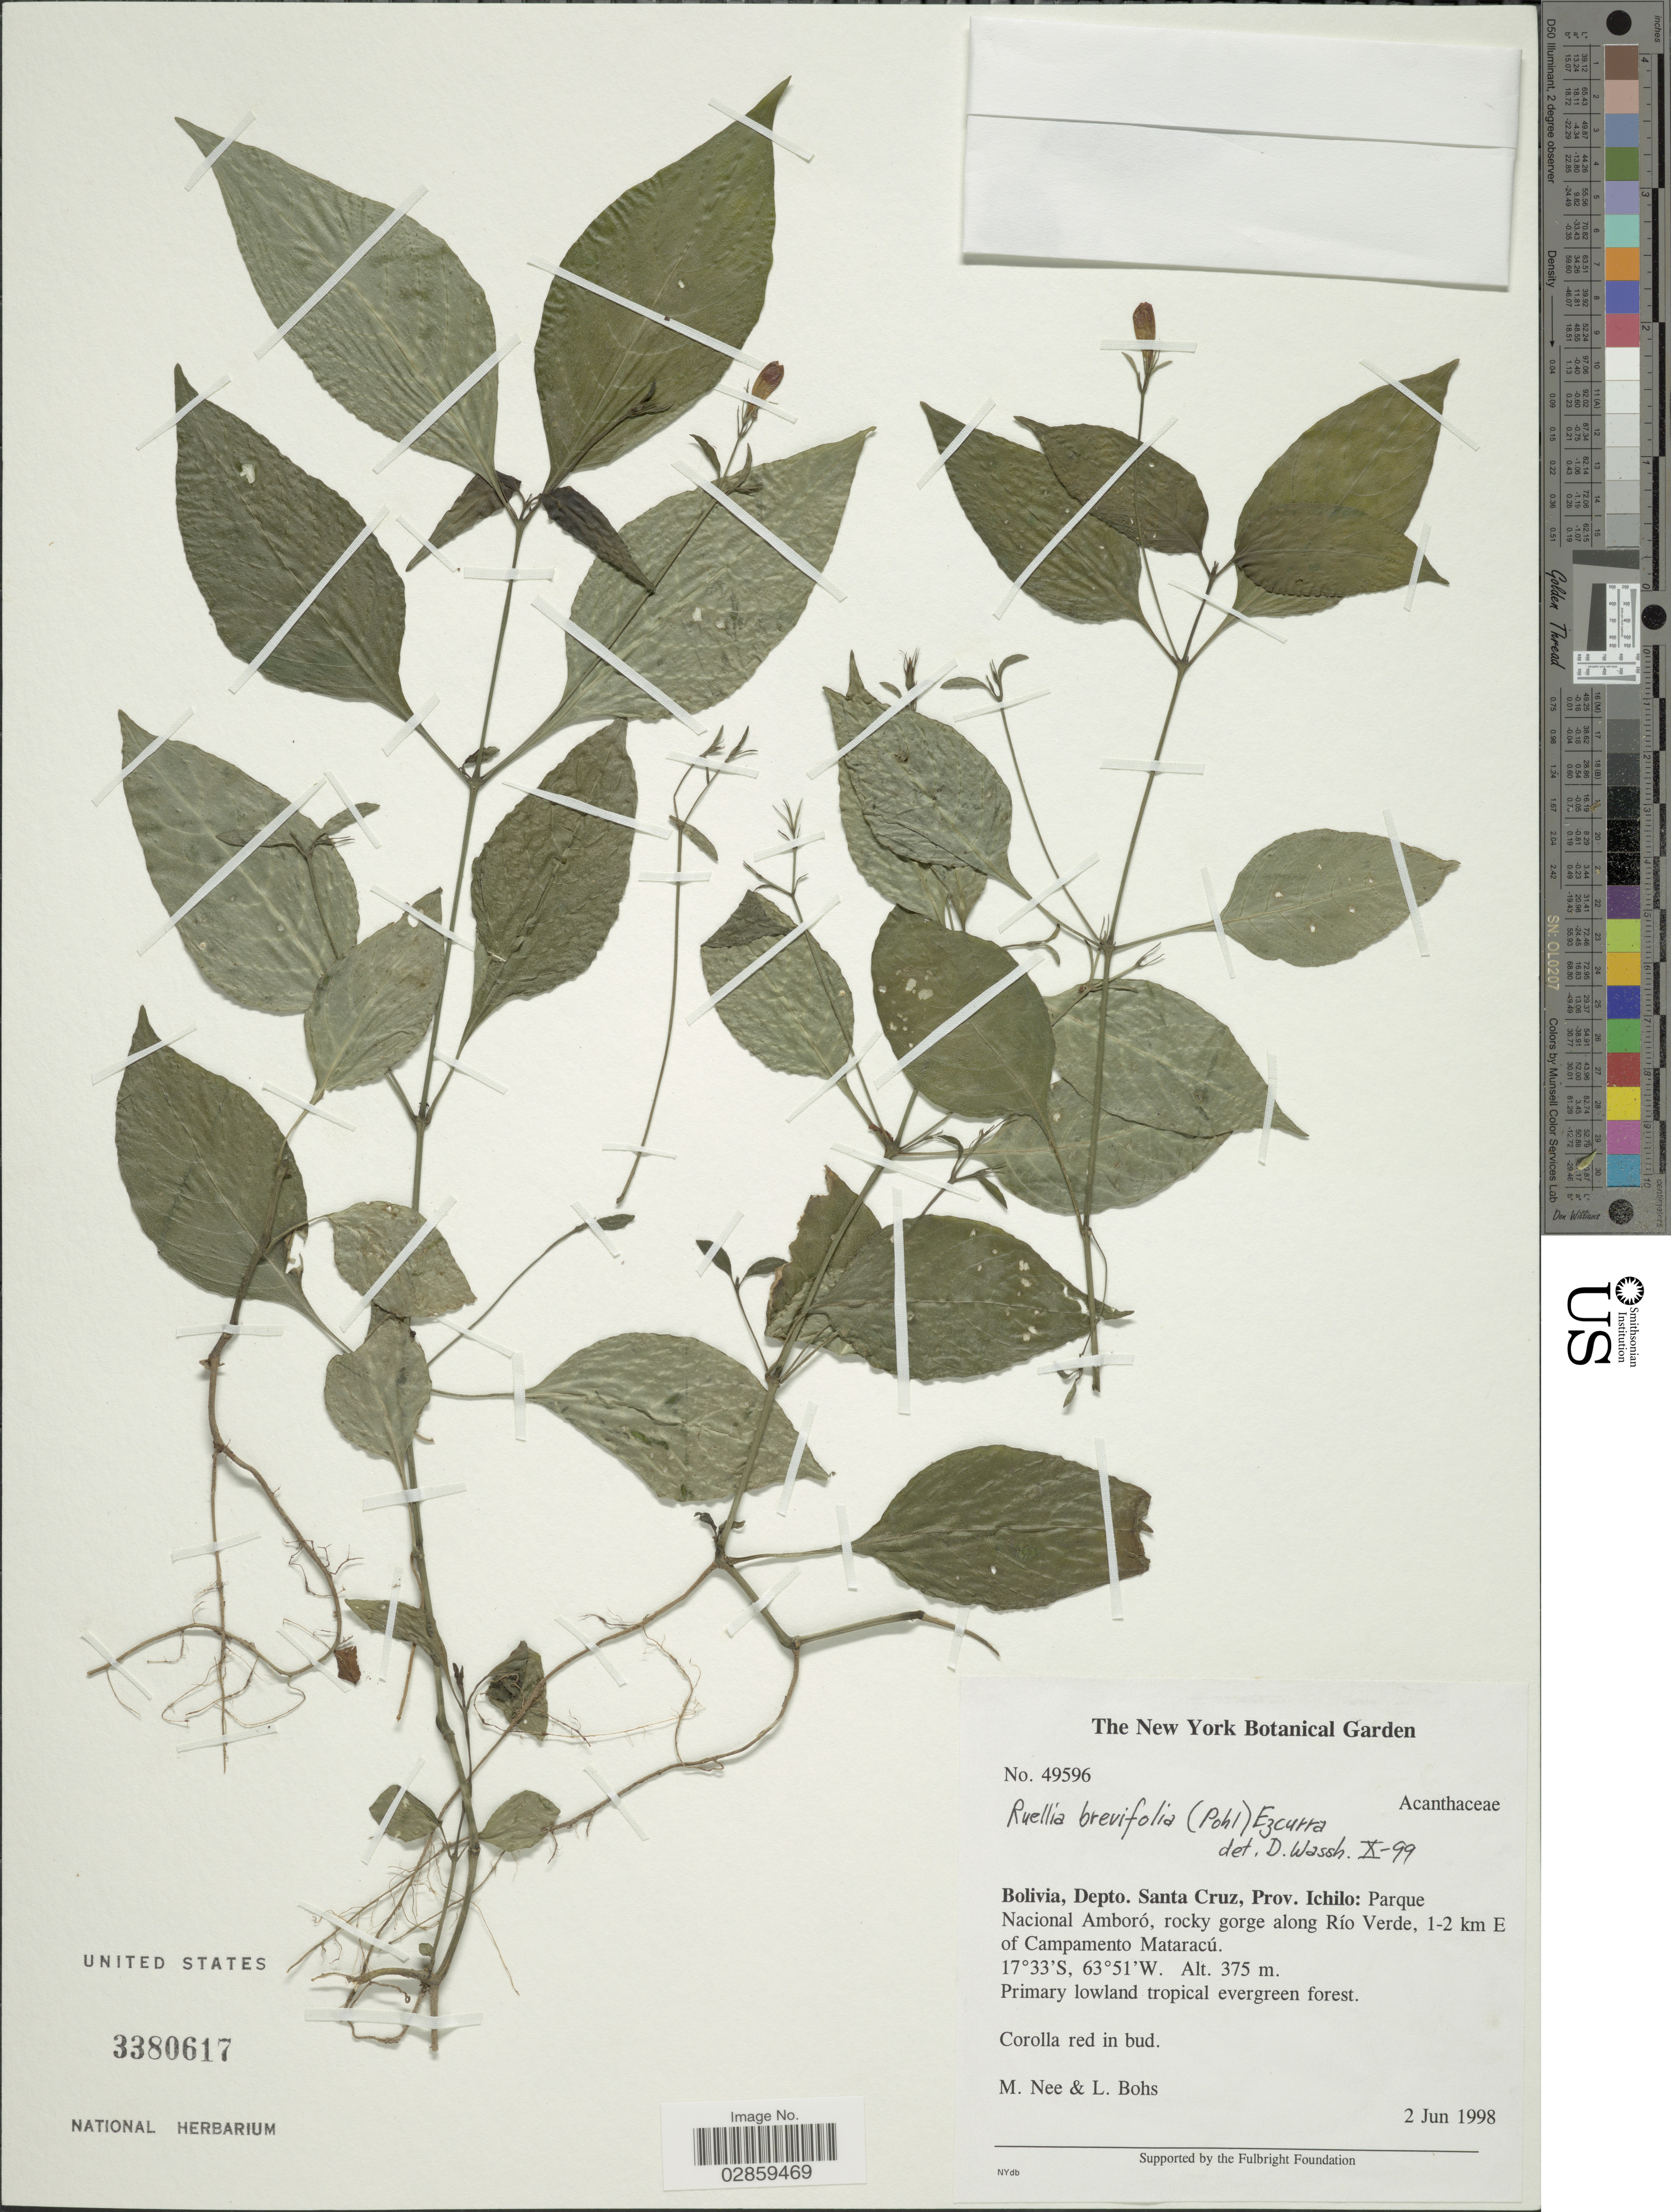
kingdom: Plantae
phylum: Tracheophyta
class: Magnoliopsida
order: Lamiales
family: Acanthaceae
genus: Ruellia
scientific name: Ruellia brevifolia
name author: (Pohl) C. Ezcurra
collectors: M. Nee & L. A. Bohs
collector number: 49596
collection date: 1998-06-02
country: Bolivia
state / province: Santa Cruz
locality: Depto. Santa Cruz, Prov. Ichilo: Parque Nacional Amboró, rocky gorge along Río Verde, 1-2 km E of Campamento Mataracú.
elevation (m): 375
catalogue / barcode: US 3380617